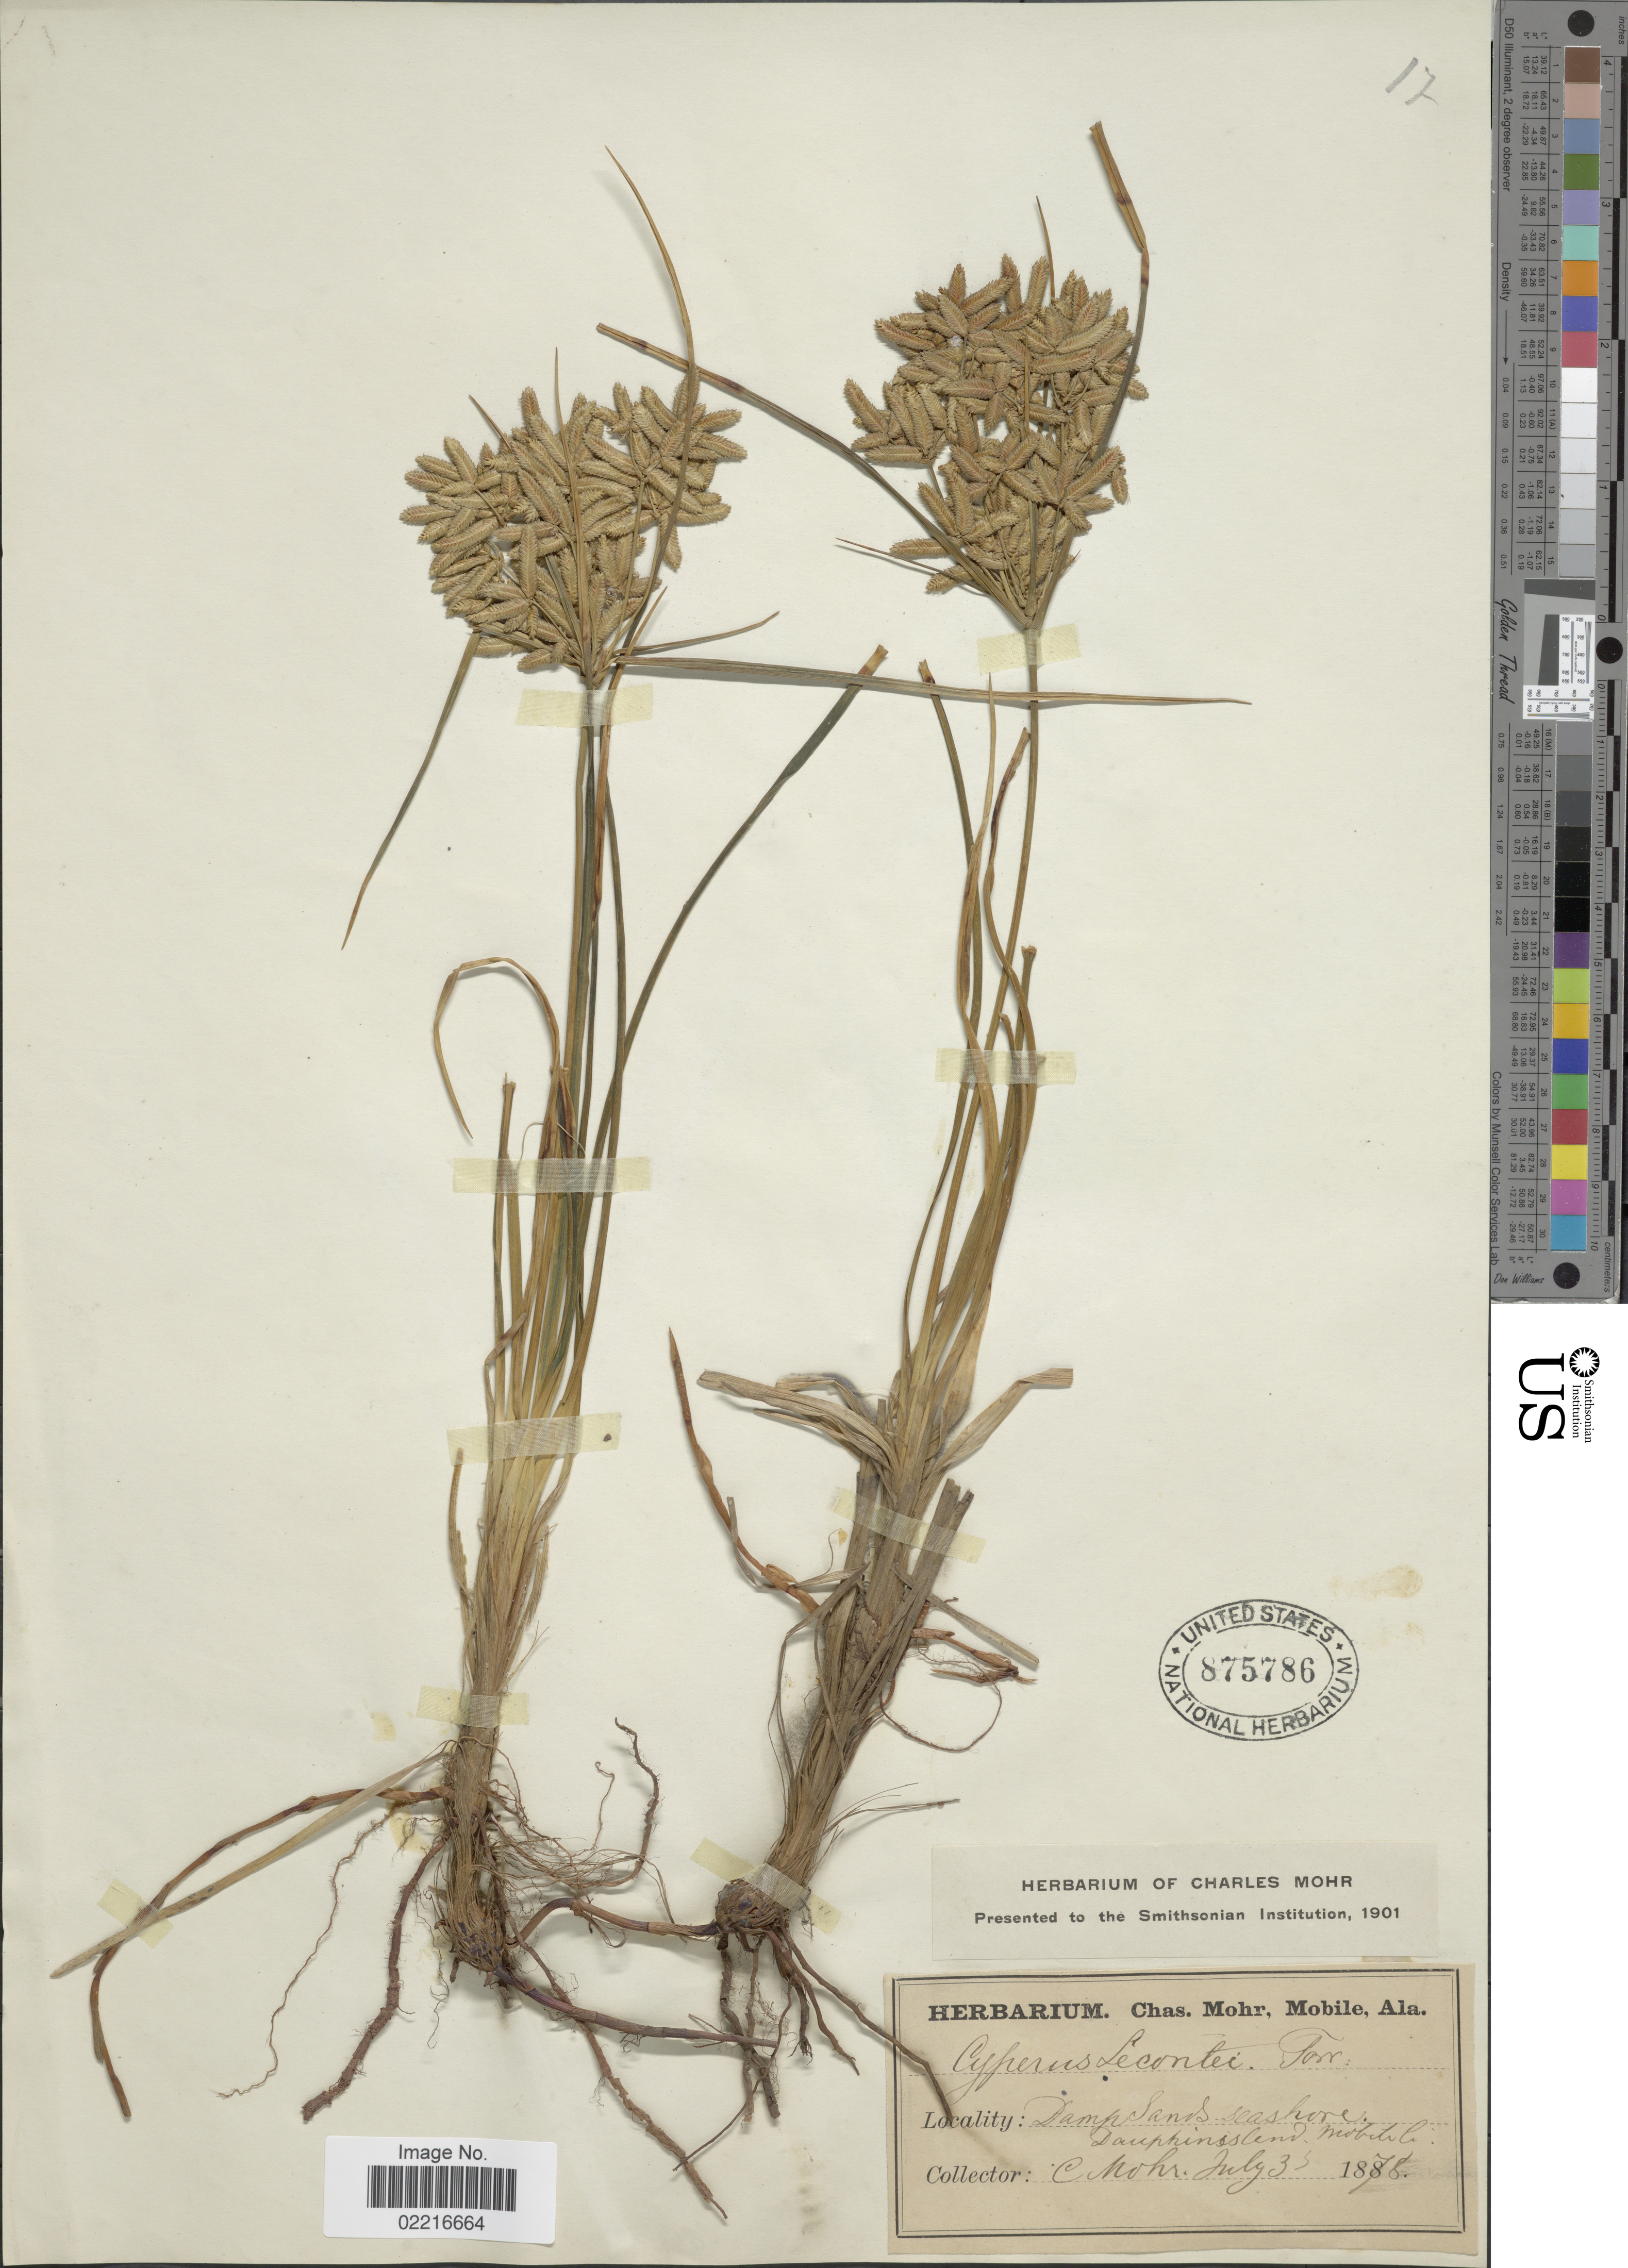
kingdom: Plantae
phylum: Tracheophyta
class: Liliopsida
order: Poales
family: Cyperaceae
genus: Cyperus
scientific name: Cyperus lecontei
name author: Torr. ex Steud.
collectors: C. T. Mohr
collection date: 1878-07-03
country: United States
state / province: Alabama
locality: Dauphins Land, Mobile Co.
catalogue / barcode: US 875786